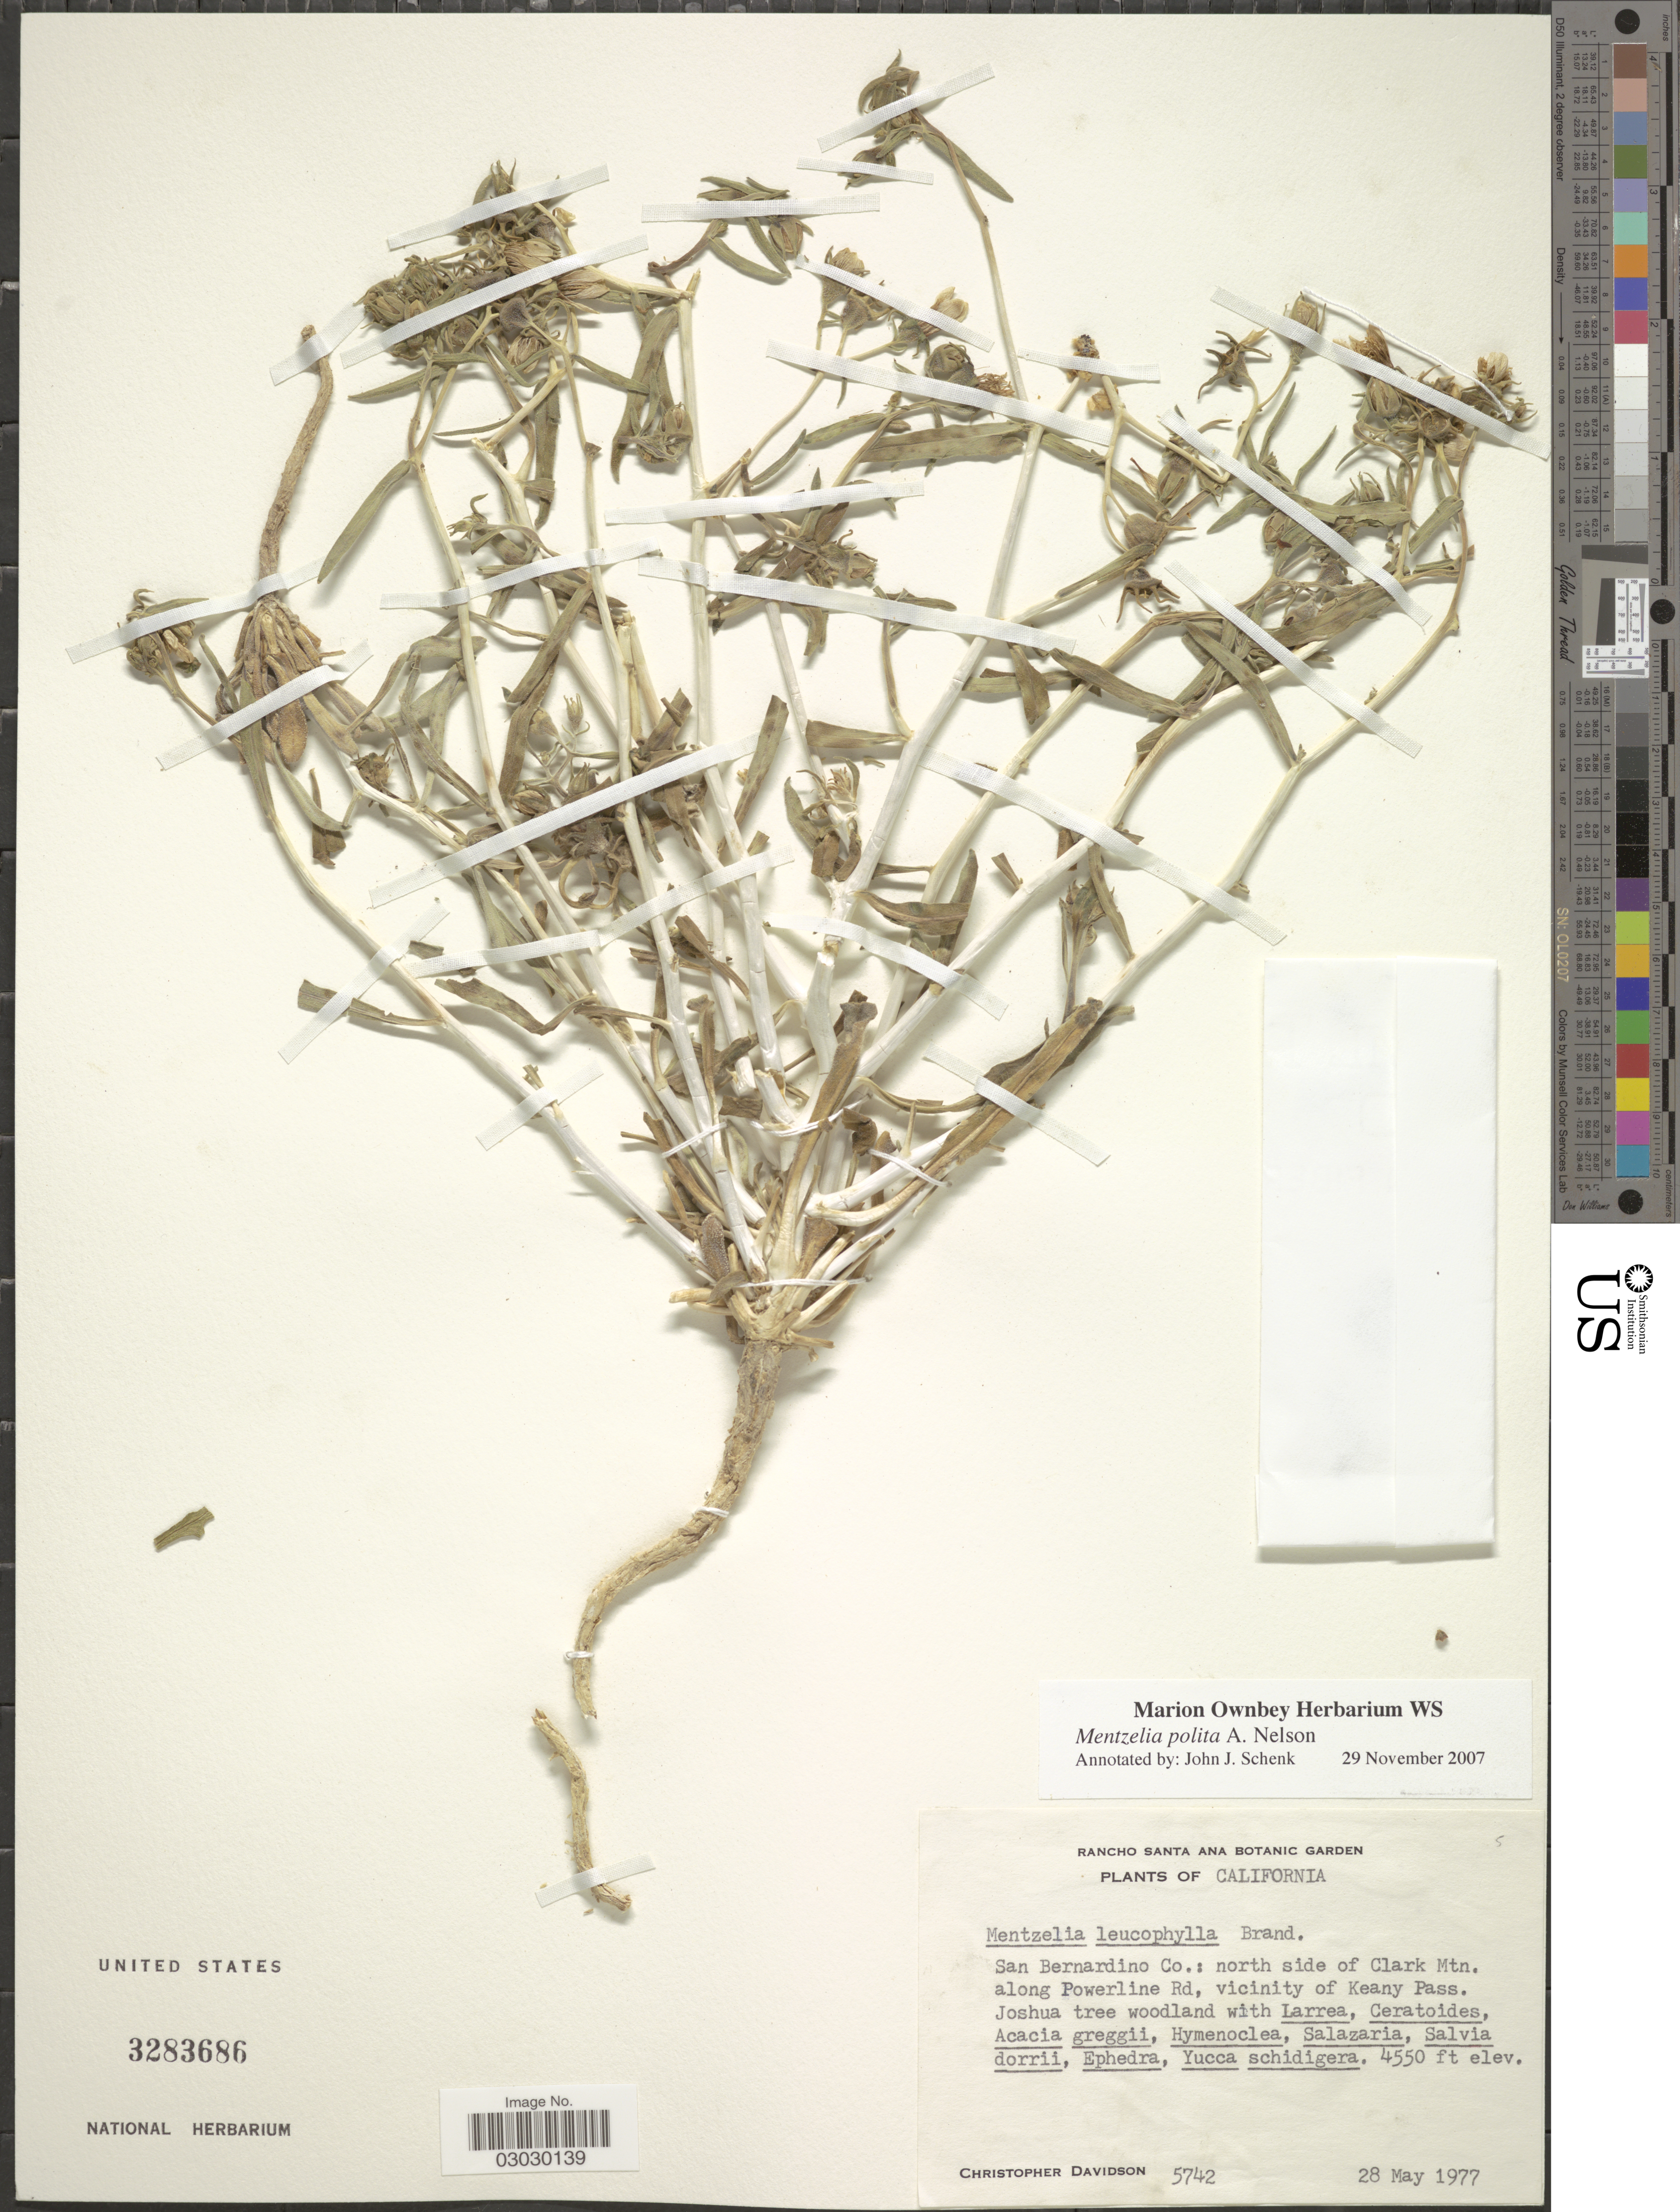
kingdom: Plantae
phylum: Tracheophyta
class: Magnoliopsida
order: Cornales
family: Loasaceae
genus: Mentzelia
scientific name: Mentzelia polita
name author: A. Nelson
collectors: C. Davidson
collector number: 5742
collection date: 1977-05-28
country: United States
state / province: California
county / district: San Bernardino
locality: San Bernardino Co.: north side of Clark Mtn. along Powerline Rd, vicinity of Keany Pass.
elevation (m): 1387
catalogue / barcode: US 3283686